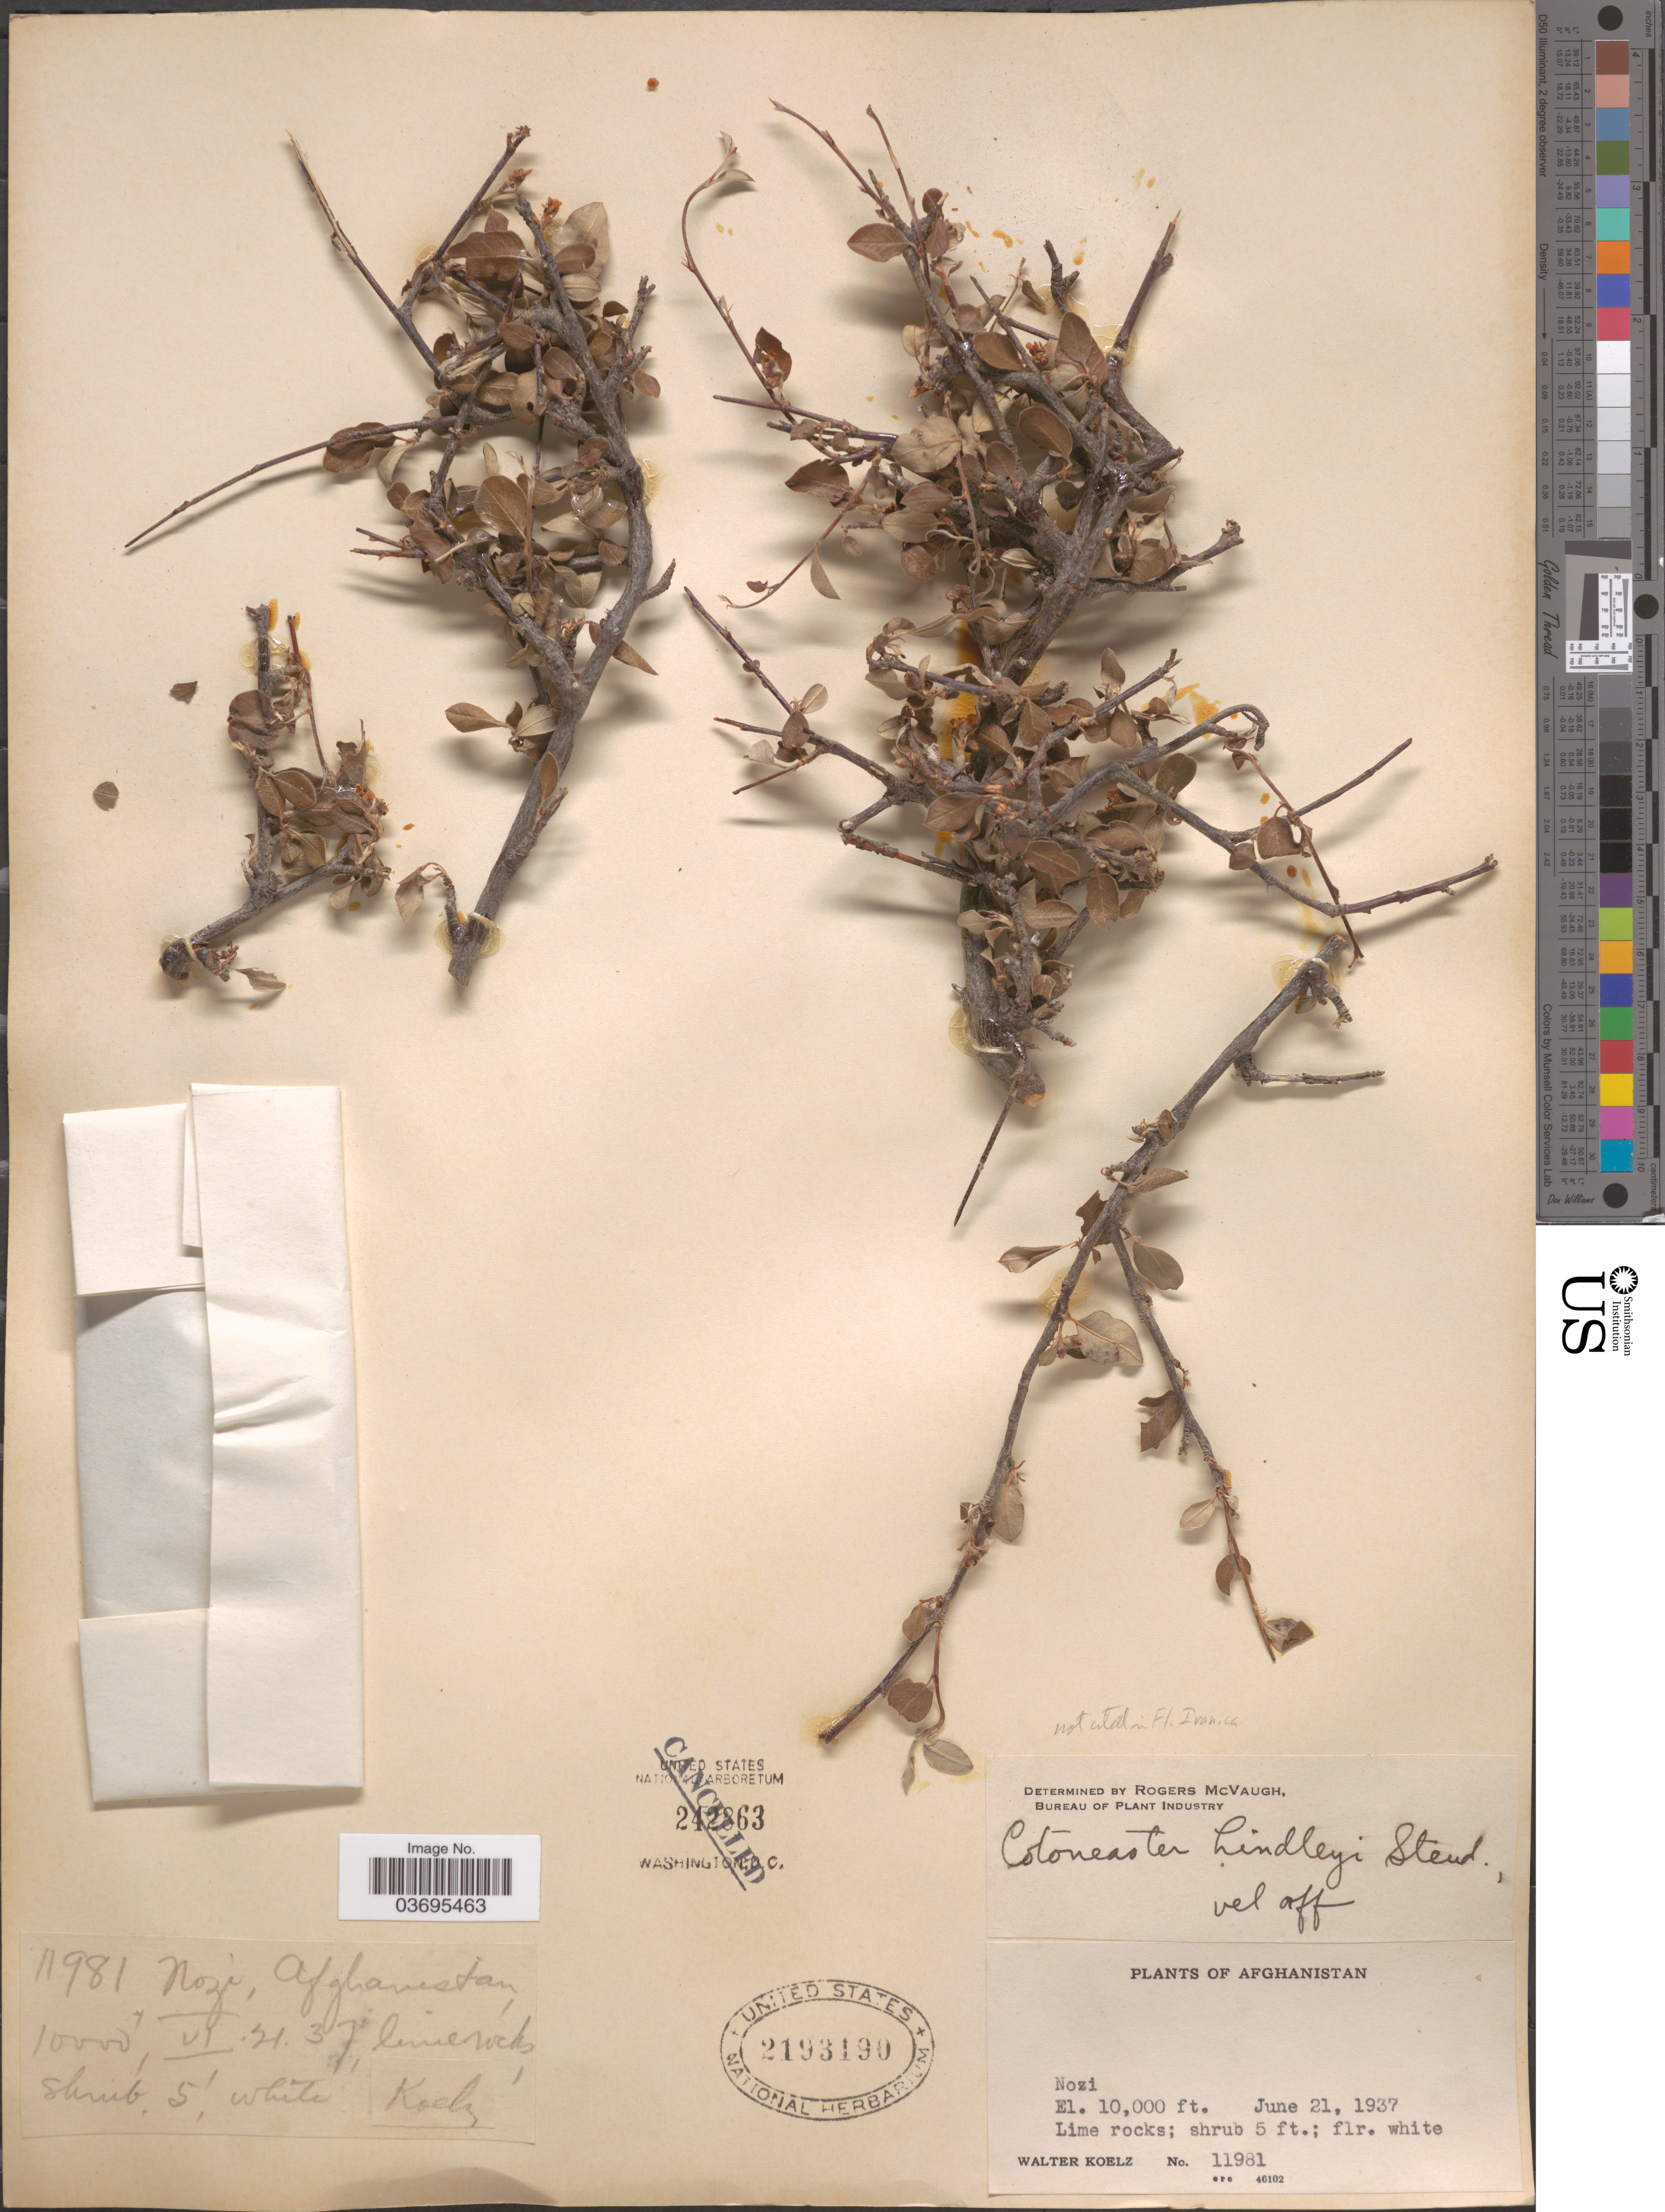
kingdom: Plantae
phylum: Tracheophyta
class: Magnoliopsida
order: Rosales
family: Rosaceae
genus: Cotoneaster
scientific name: Cotoneaster lindleyi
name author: Steud.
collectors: W. N. Koelz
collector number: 11981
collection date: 1937-06-21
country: Afghanistan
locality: Nozi.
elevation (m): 3048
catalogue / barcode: US 2193190